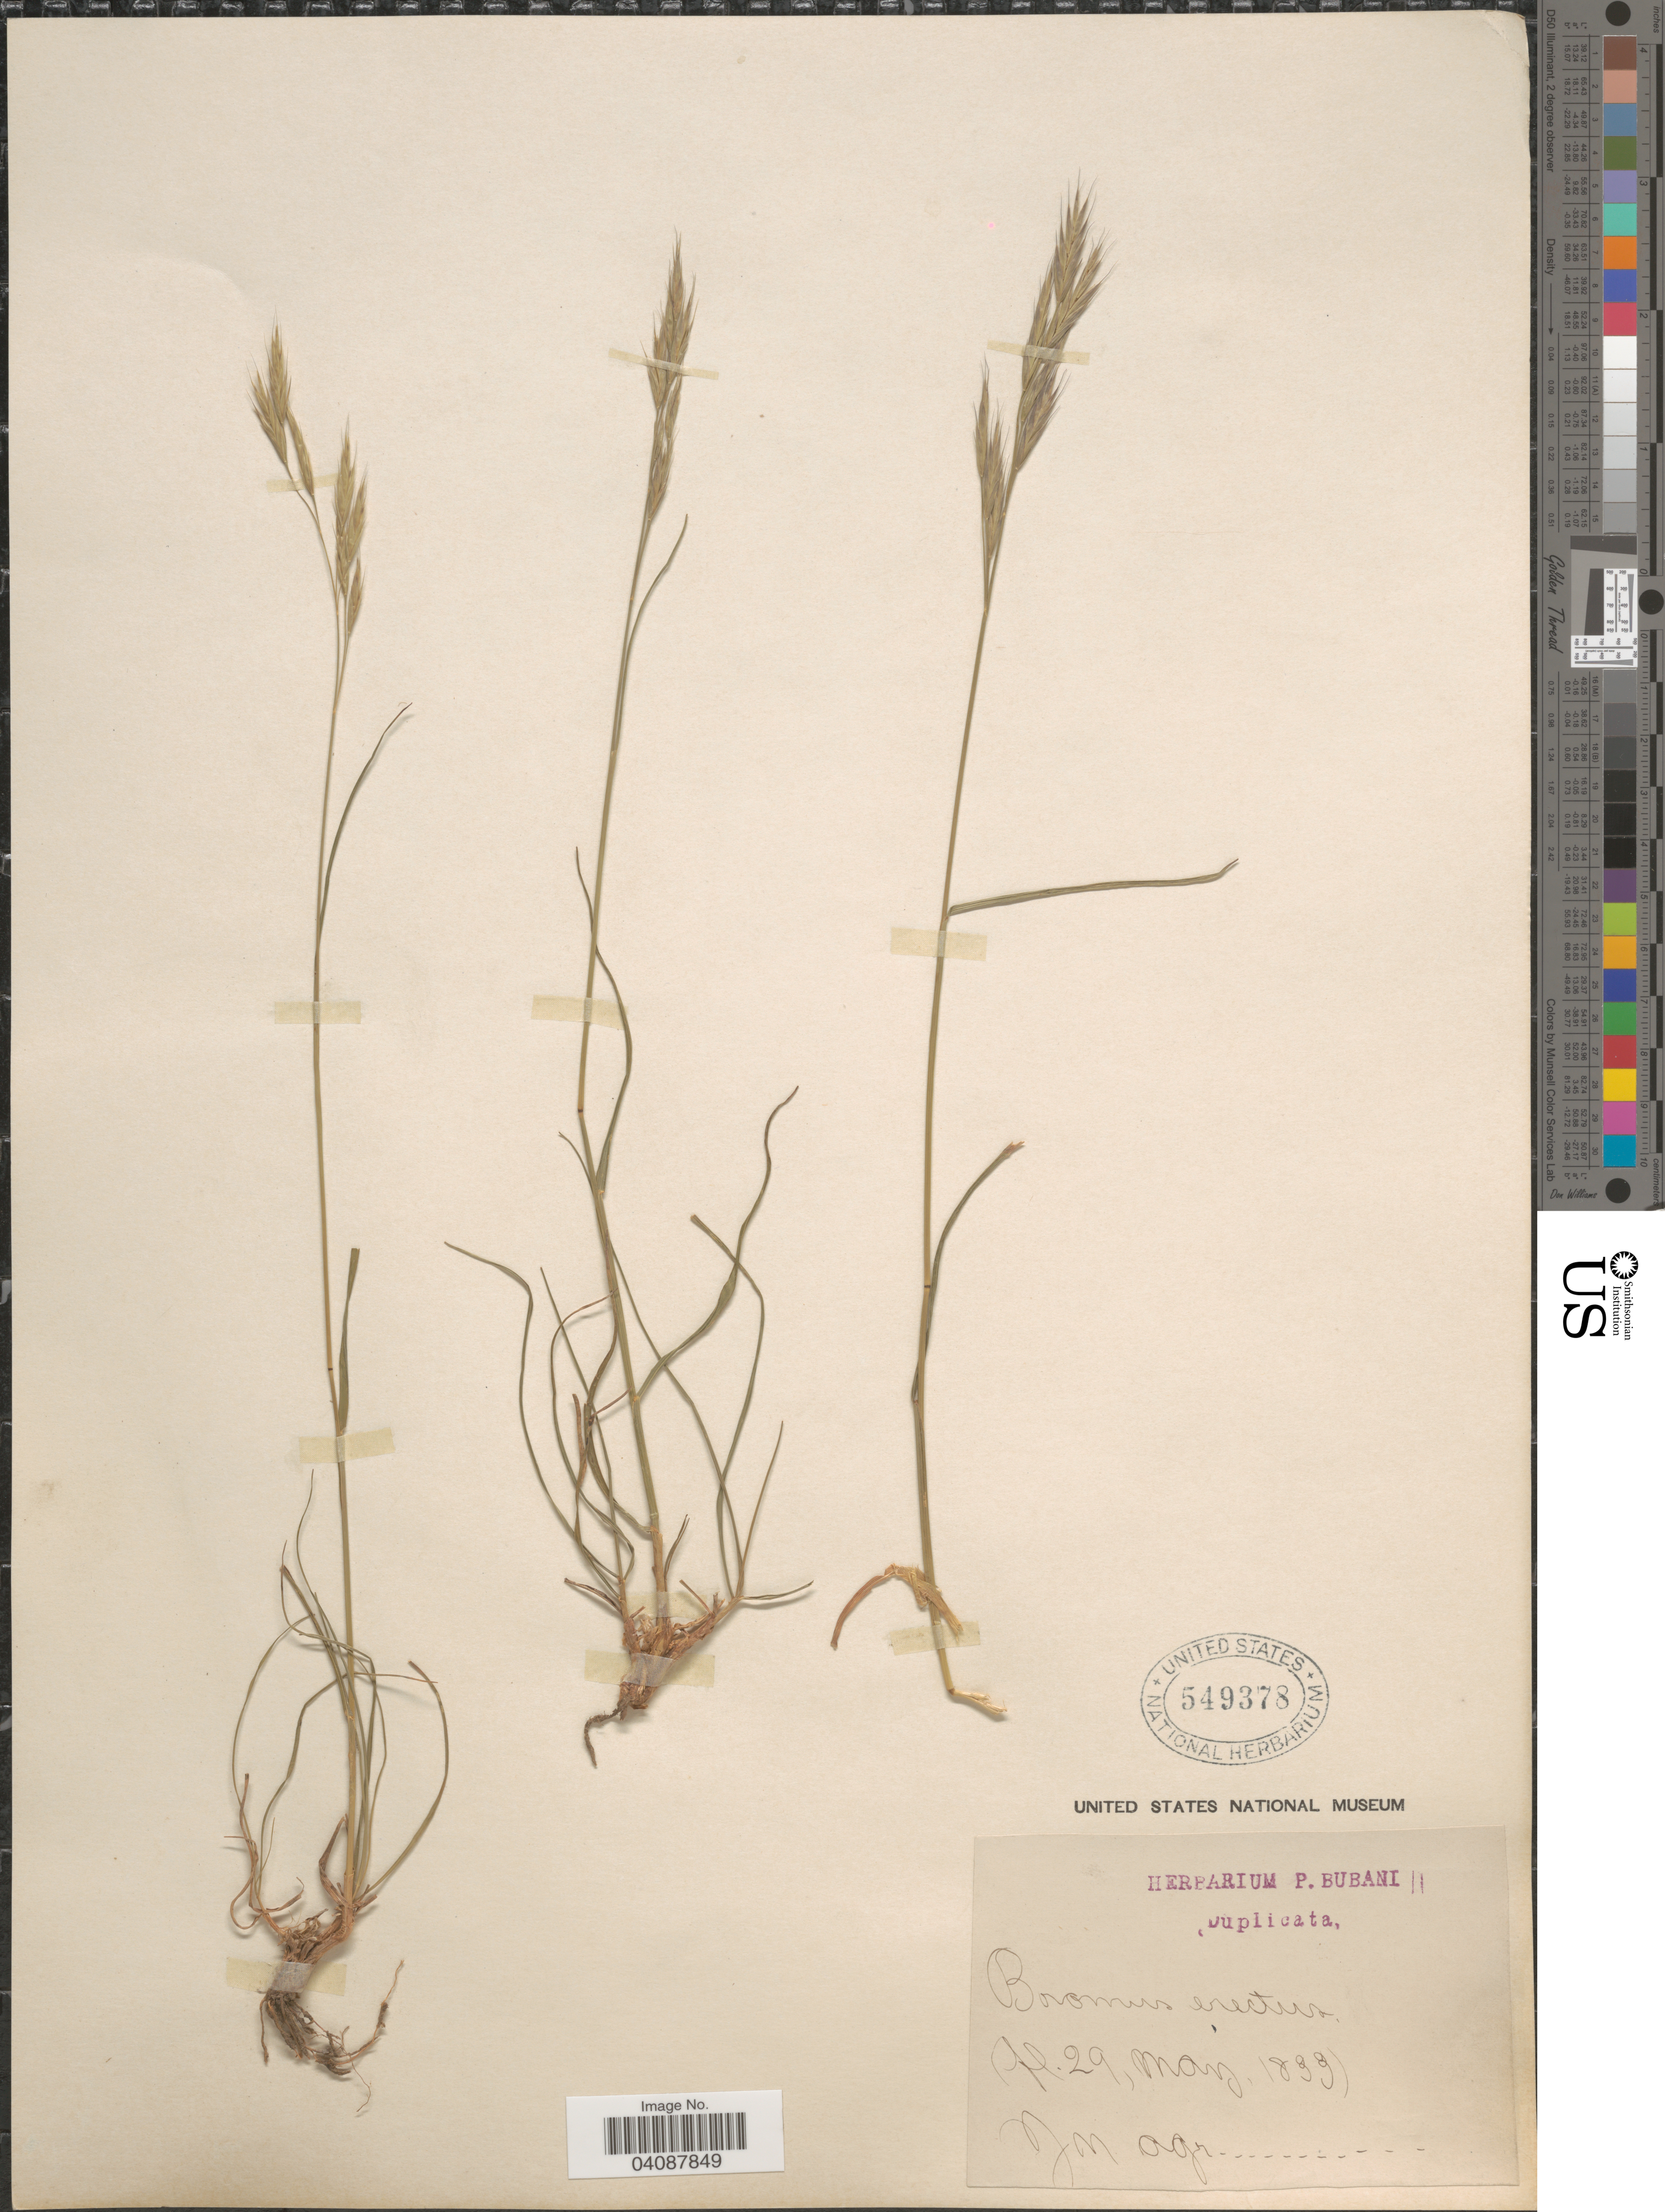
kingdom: Plantae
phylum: Tracheophyta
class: Liliopsida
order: Poales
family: Poaceae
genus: Bromus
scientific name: Bromus erectus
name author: Huds.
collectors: ex herb. P. Bubani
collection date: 1833-05-29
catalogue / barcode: US 549378